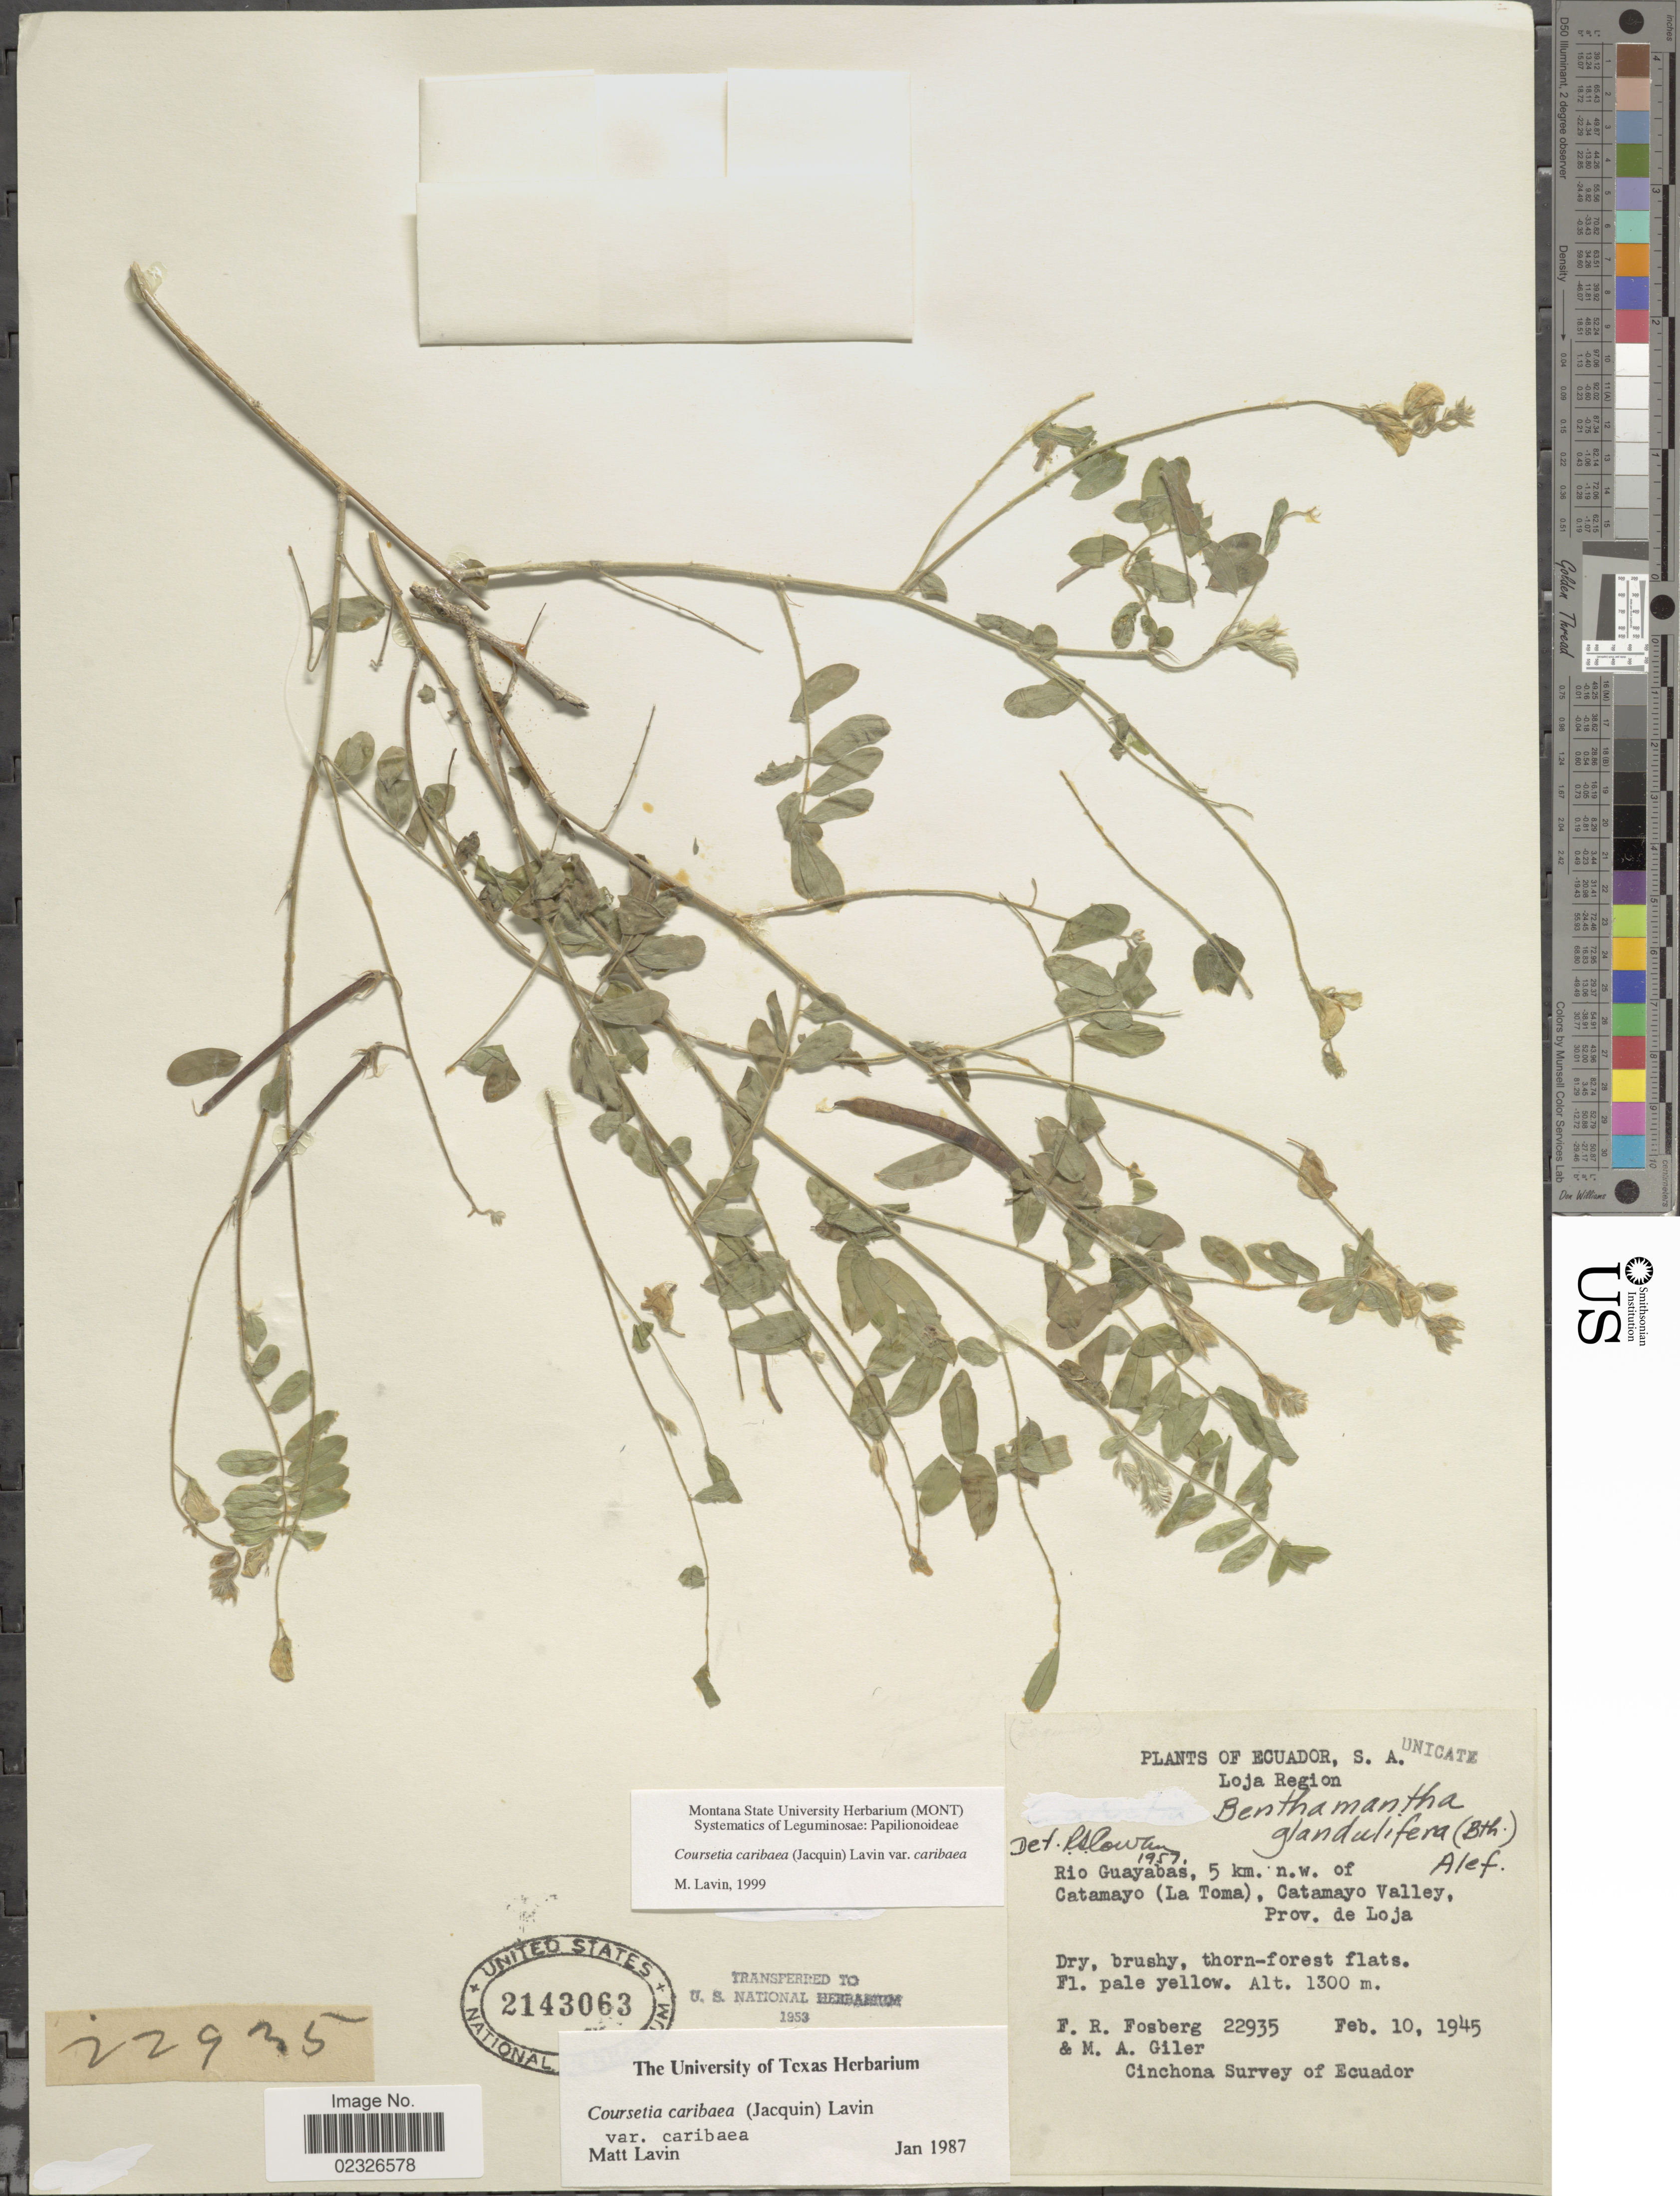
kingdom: Plantae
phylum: Tracheophyta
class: Magnoliopsida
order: Fabales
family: Fabaceae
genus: Coursetia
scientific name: Coursetia caribaea var. caribaea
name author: (Jacq.) Lavin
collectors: F. R. Fosberg & M. Giler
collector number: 22935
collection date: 1945-02-10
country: Ecuador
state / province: Loja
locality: Loja Region. Rio Guayabas, 5 km. n. w. of Catamayo (La Toma), Catamayo Valley, Prov. de Loja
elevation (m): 1300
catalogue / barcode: US 2143063